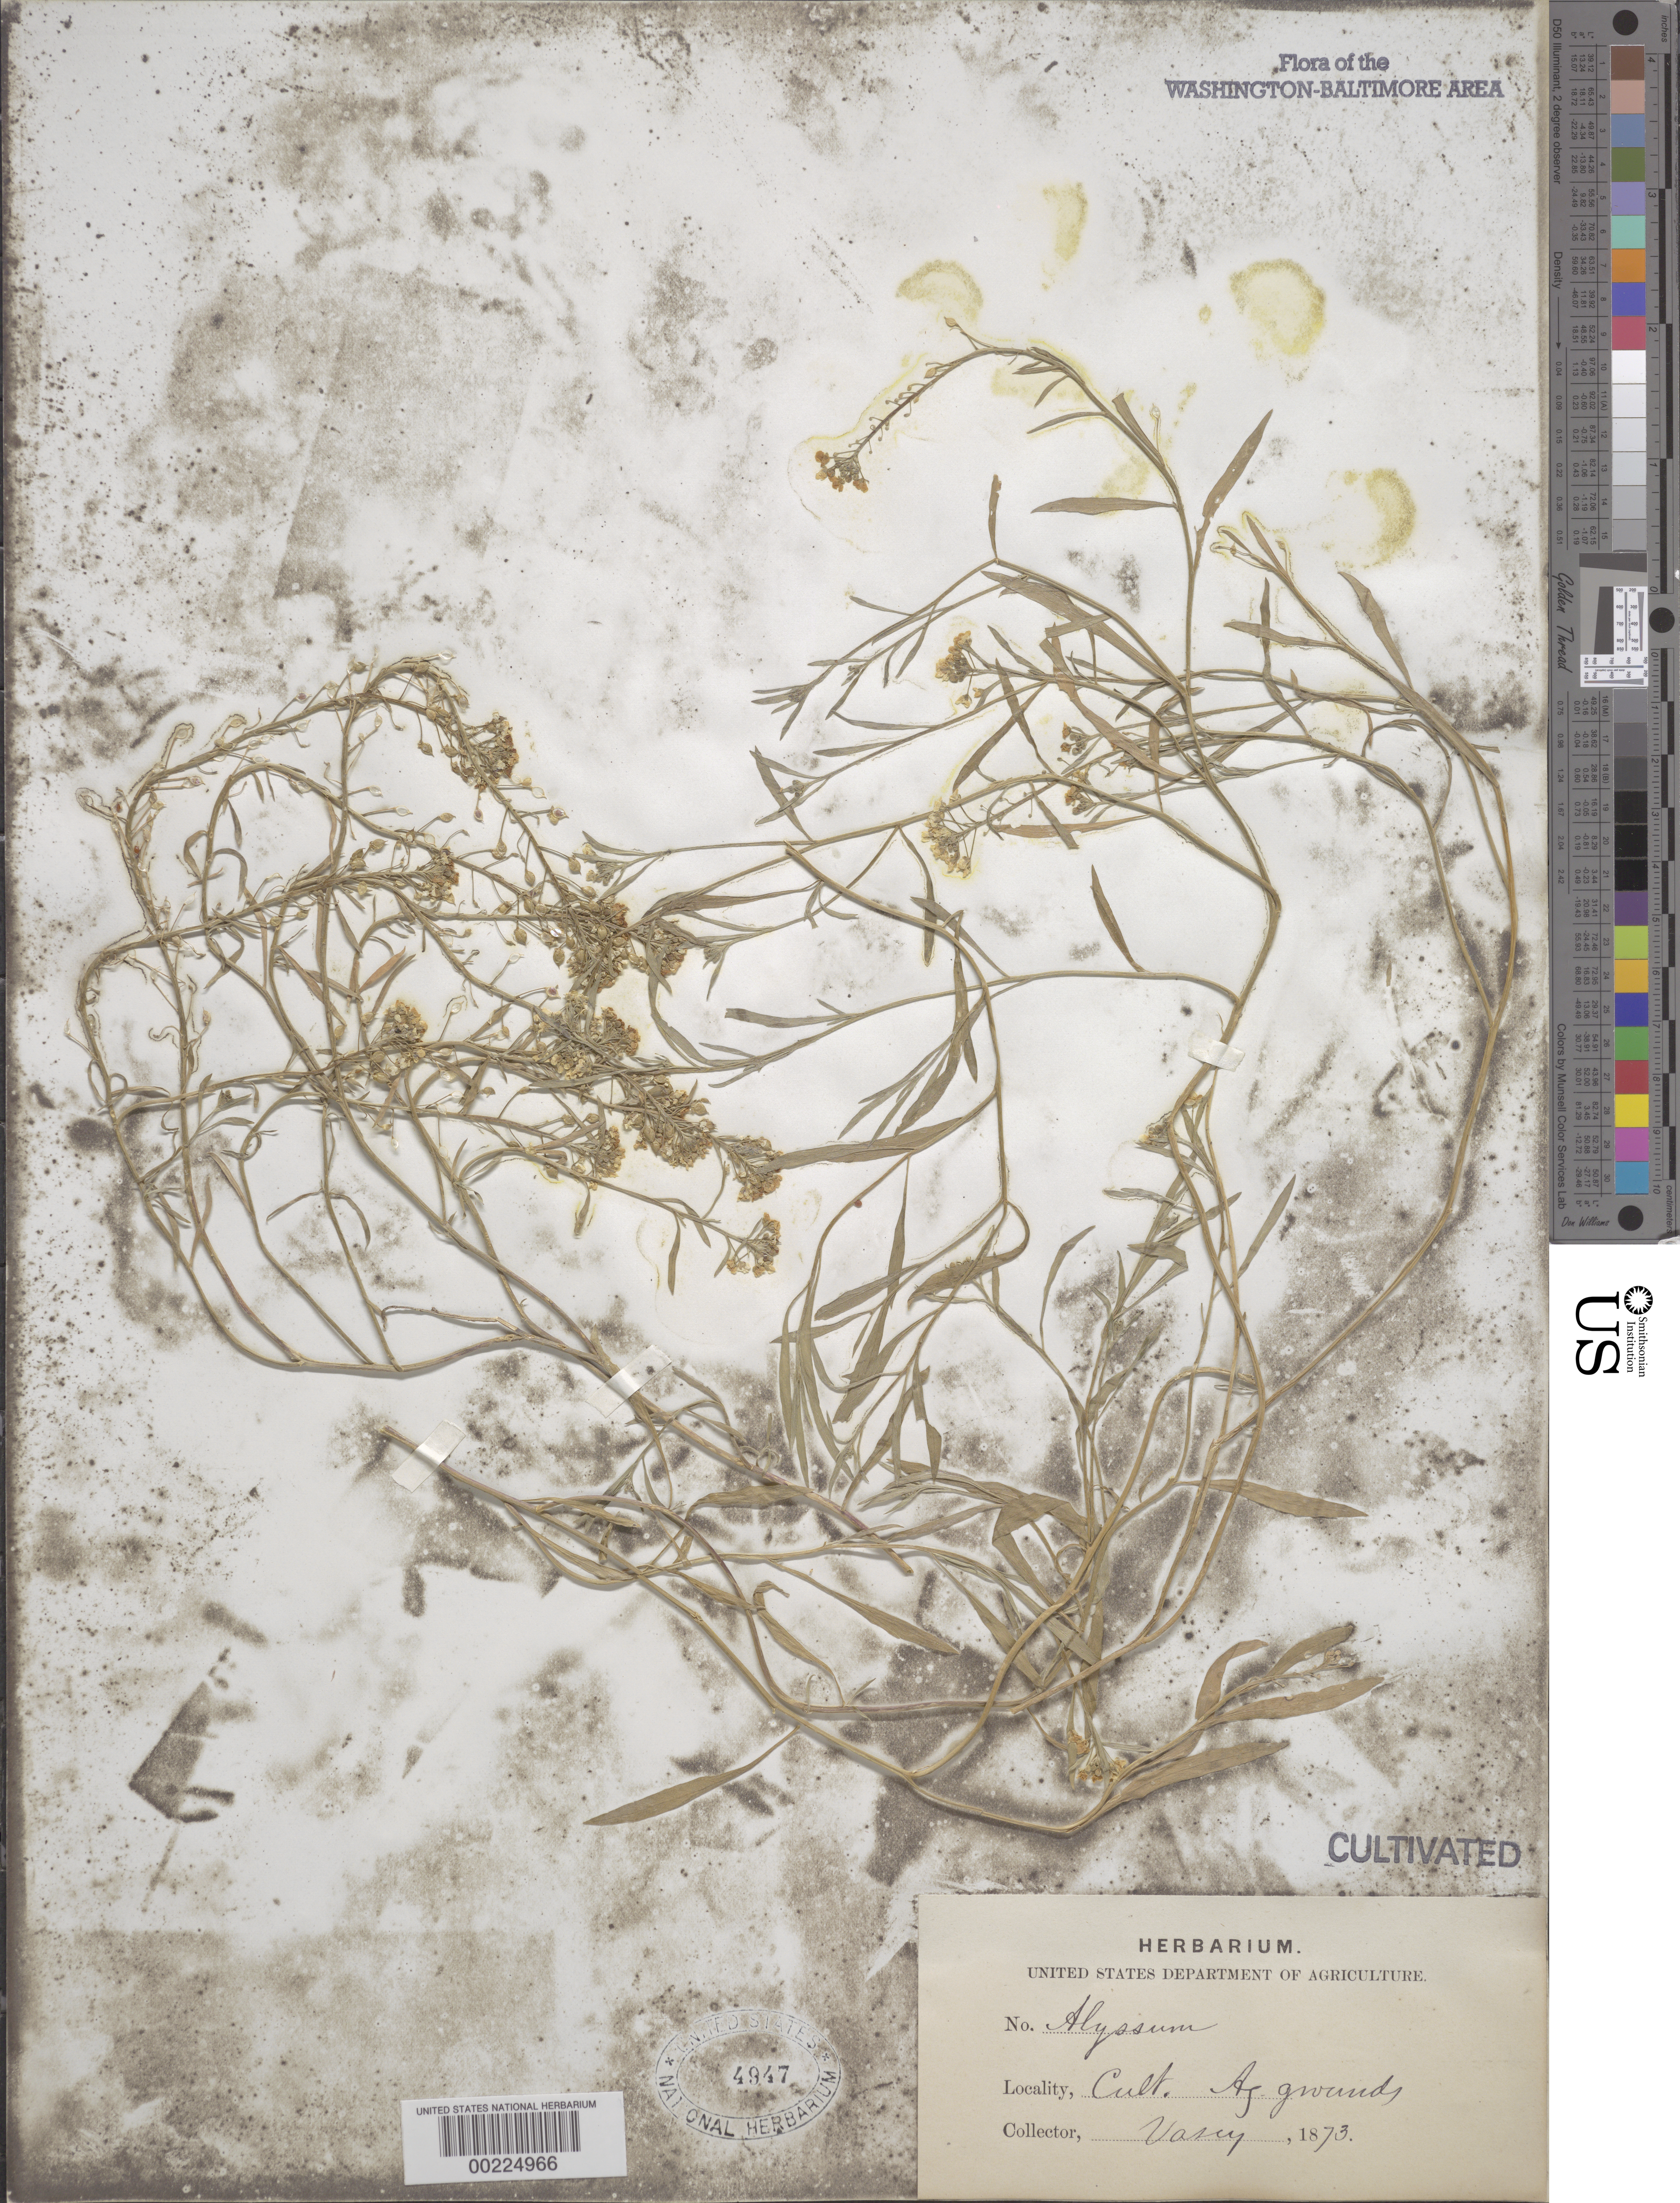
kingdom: Plantae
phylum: Tracheophyta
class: Magnoliopsida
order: Brassicales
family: Brassicaceae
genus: Alyssum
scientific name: Alyssum sp.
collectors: G. R. Vasey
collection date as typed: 1873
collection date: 1873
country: United States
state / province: District of Columbia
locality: Agricultural grounds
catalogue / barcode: US 4947